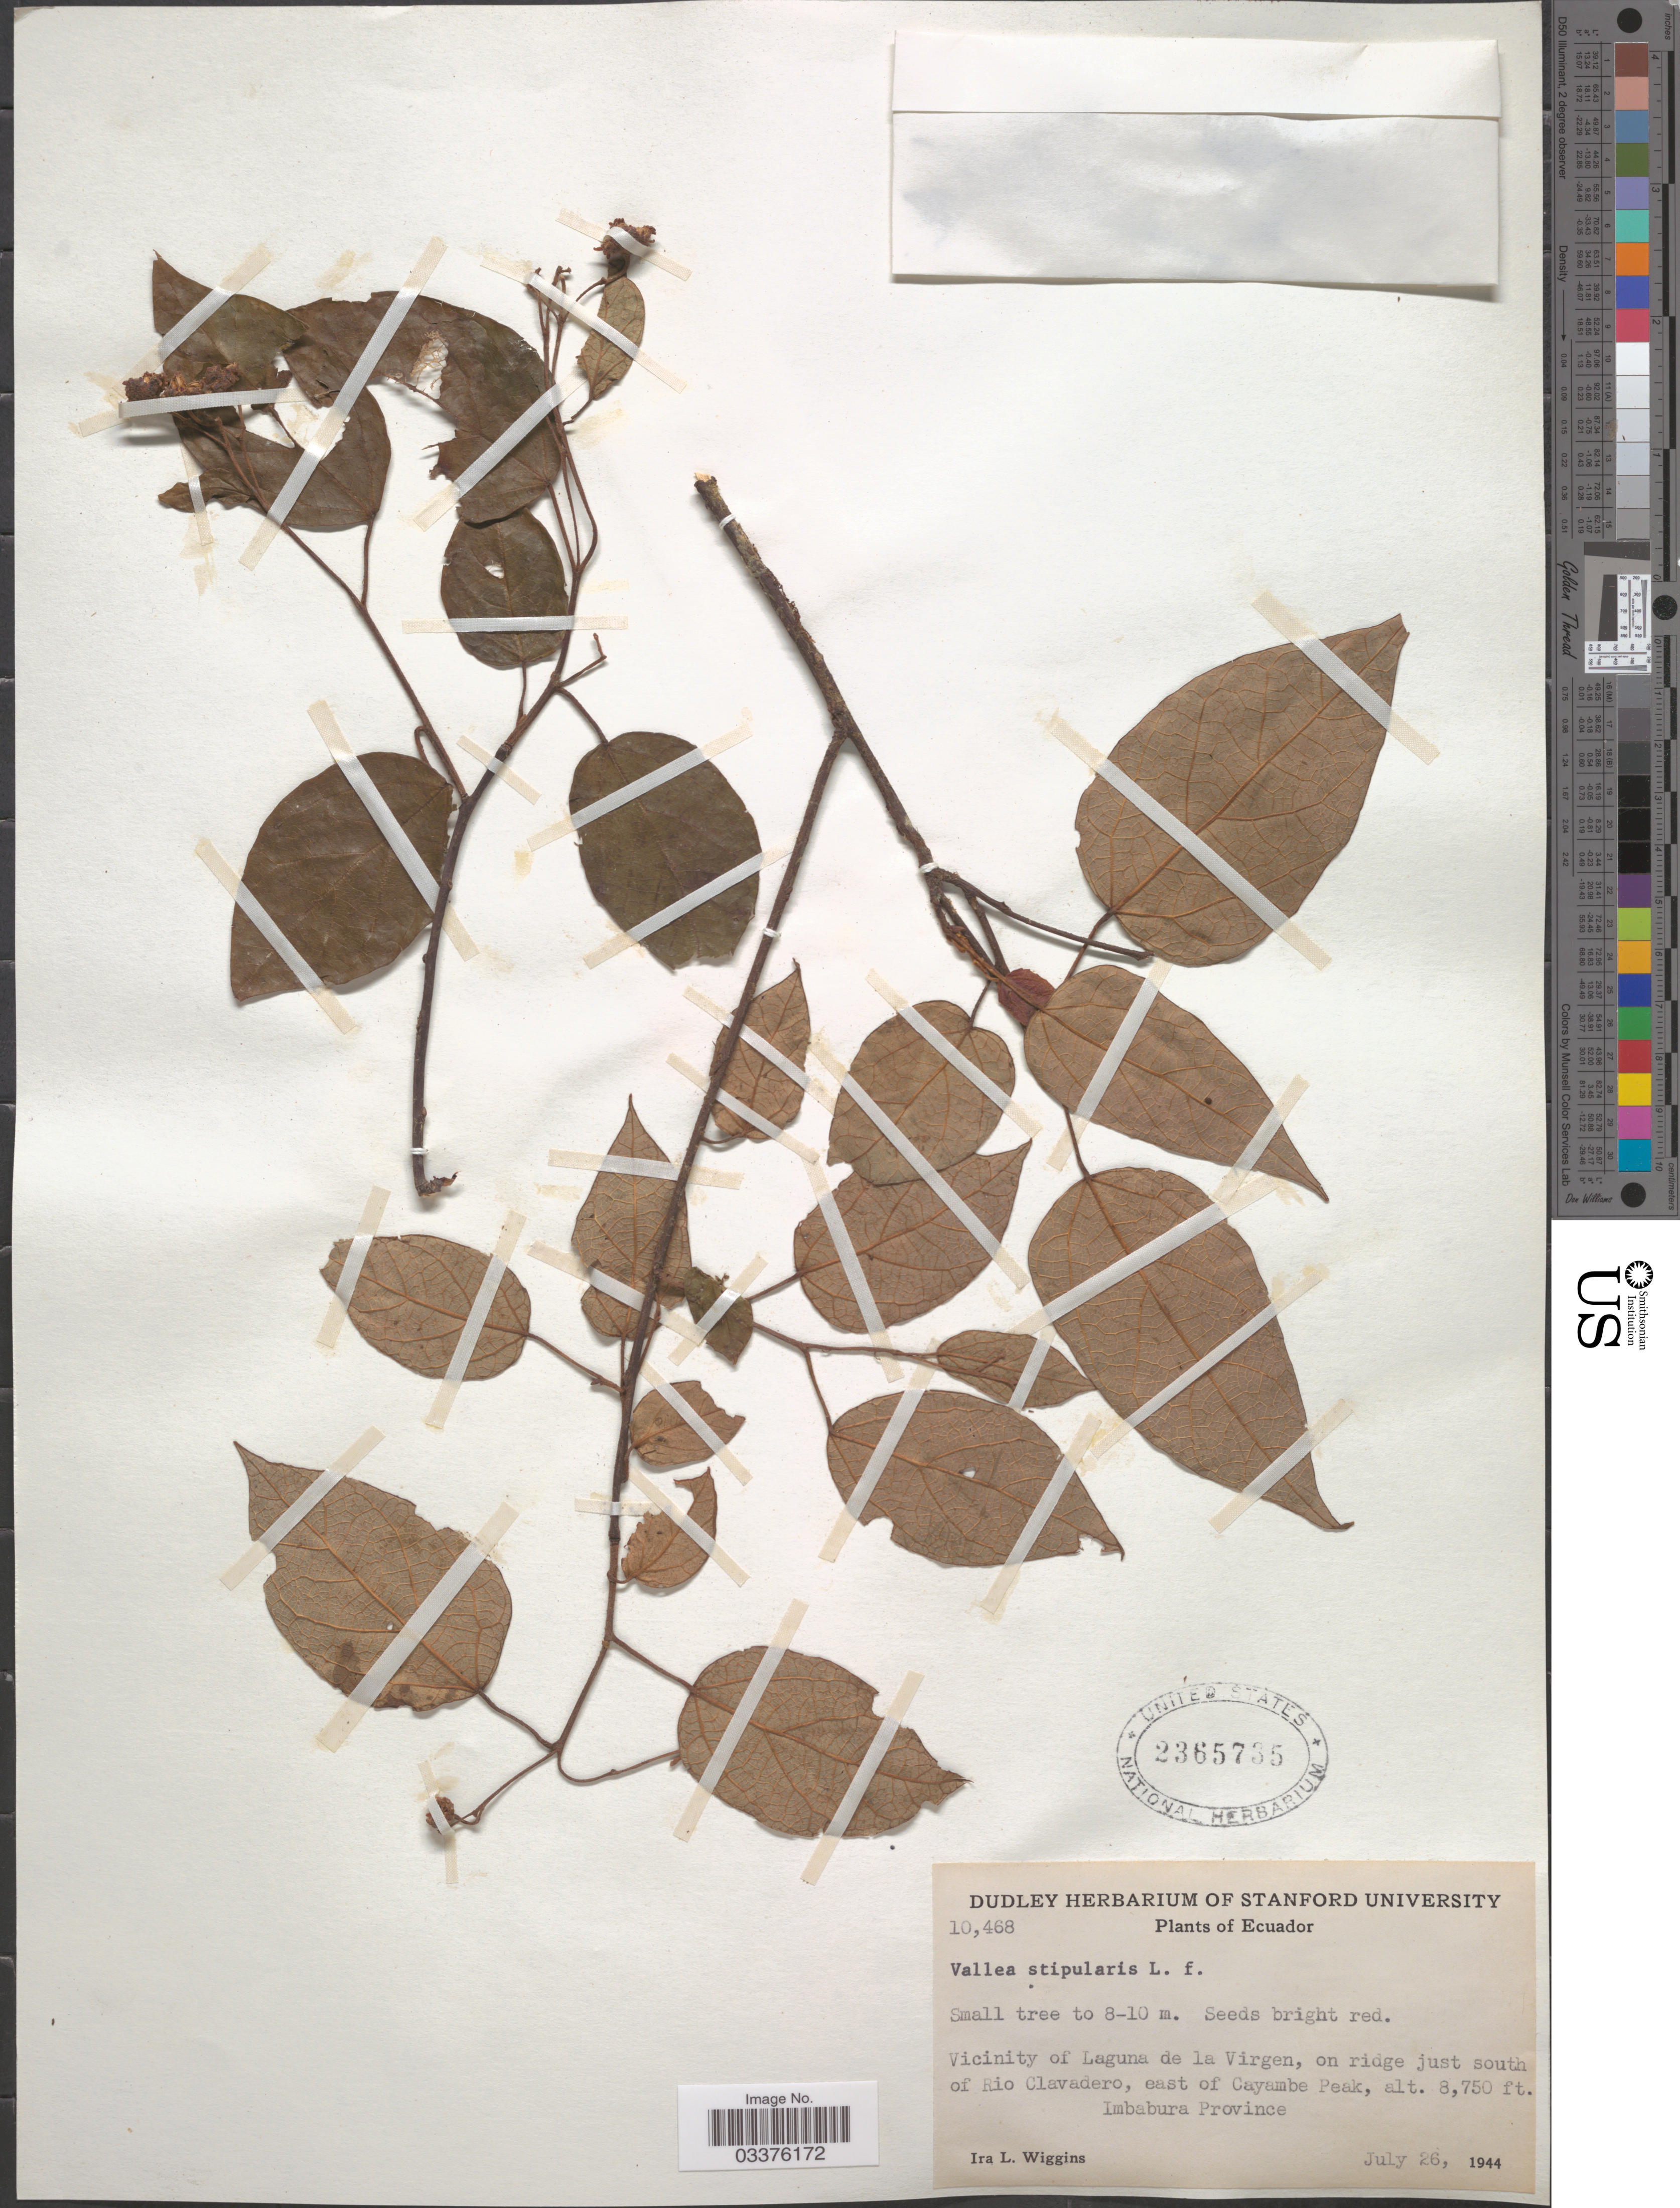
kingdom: Plantae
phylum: Tracheophyta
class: Magnoliopsida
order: Oxalidales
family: Elaeocarpaceae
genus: Vallea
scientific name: Vallea pubescens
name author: Kunth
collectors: I. L. Wiggins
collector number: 10468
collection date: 1944-07-26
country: Ecuador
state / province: Imbabura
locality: Vicinity of Laguna de la Virgen, on ridge just south of Rio Clavadero, east of Cayambe Peak.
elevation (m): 2667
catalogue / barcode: US 2365735